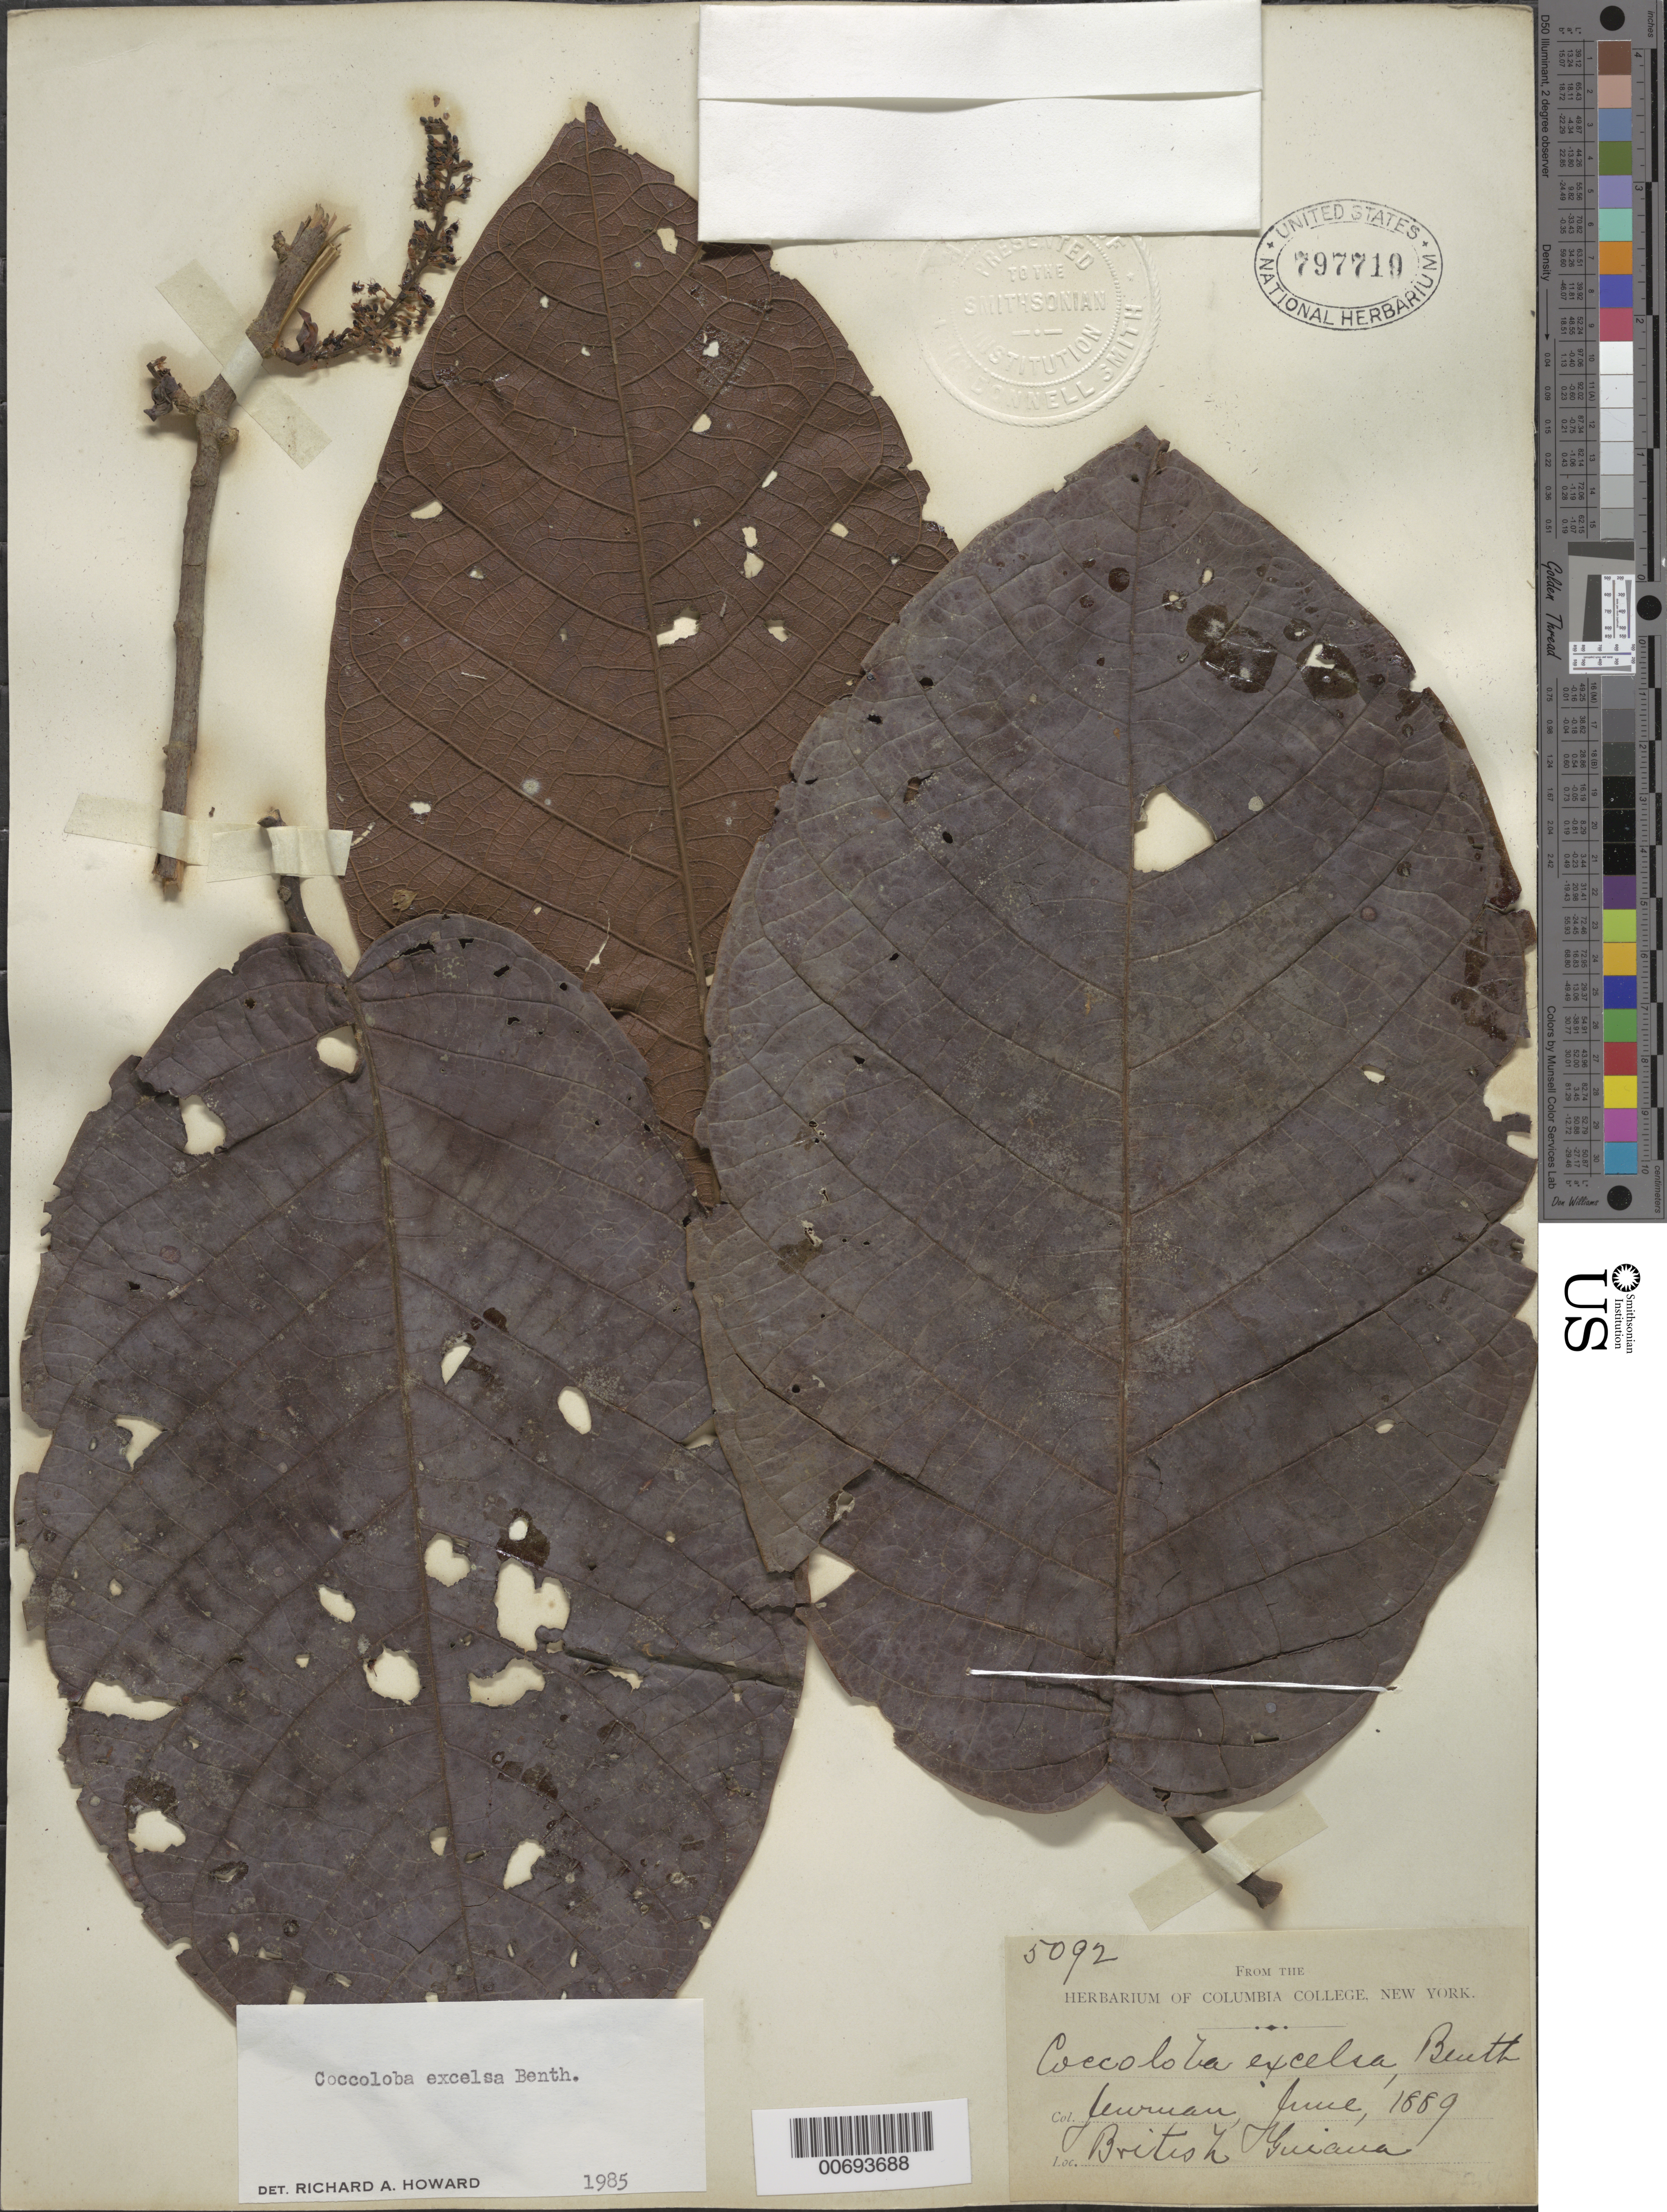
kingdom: Plantae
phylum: Tracheophyta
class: Magnoliopsida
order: Caryophyllales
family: Polygonaceae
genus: Coccoloba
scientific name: Coccoloba excelsa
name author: Benth.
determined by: Howard, R. A.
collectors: G. S. Jenman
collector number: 5092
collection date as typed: June 1889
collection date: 1889-06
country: Guyana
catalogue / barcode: US 797719